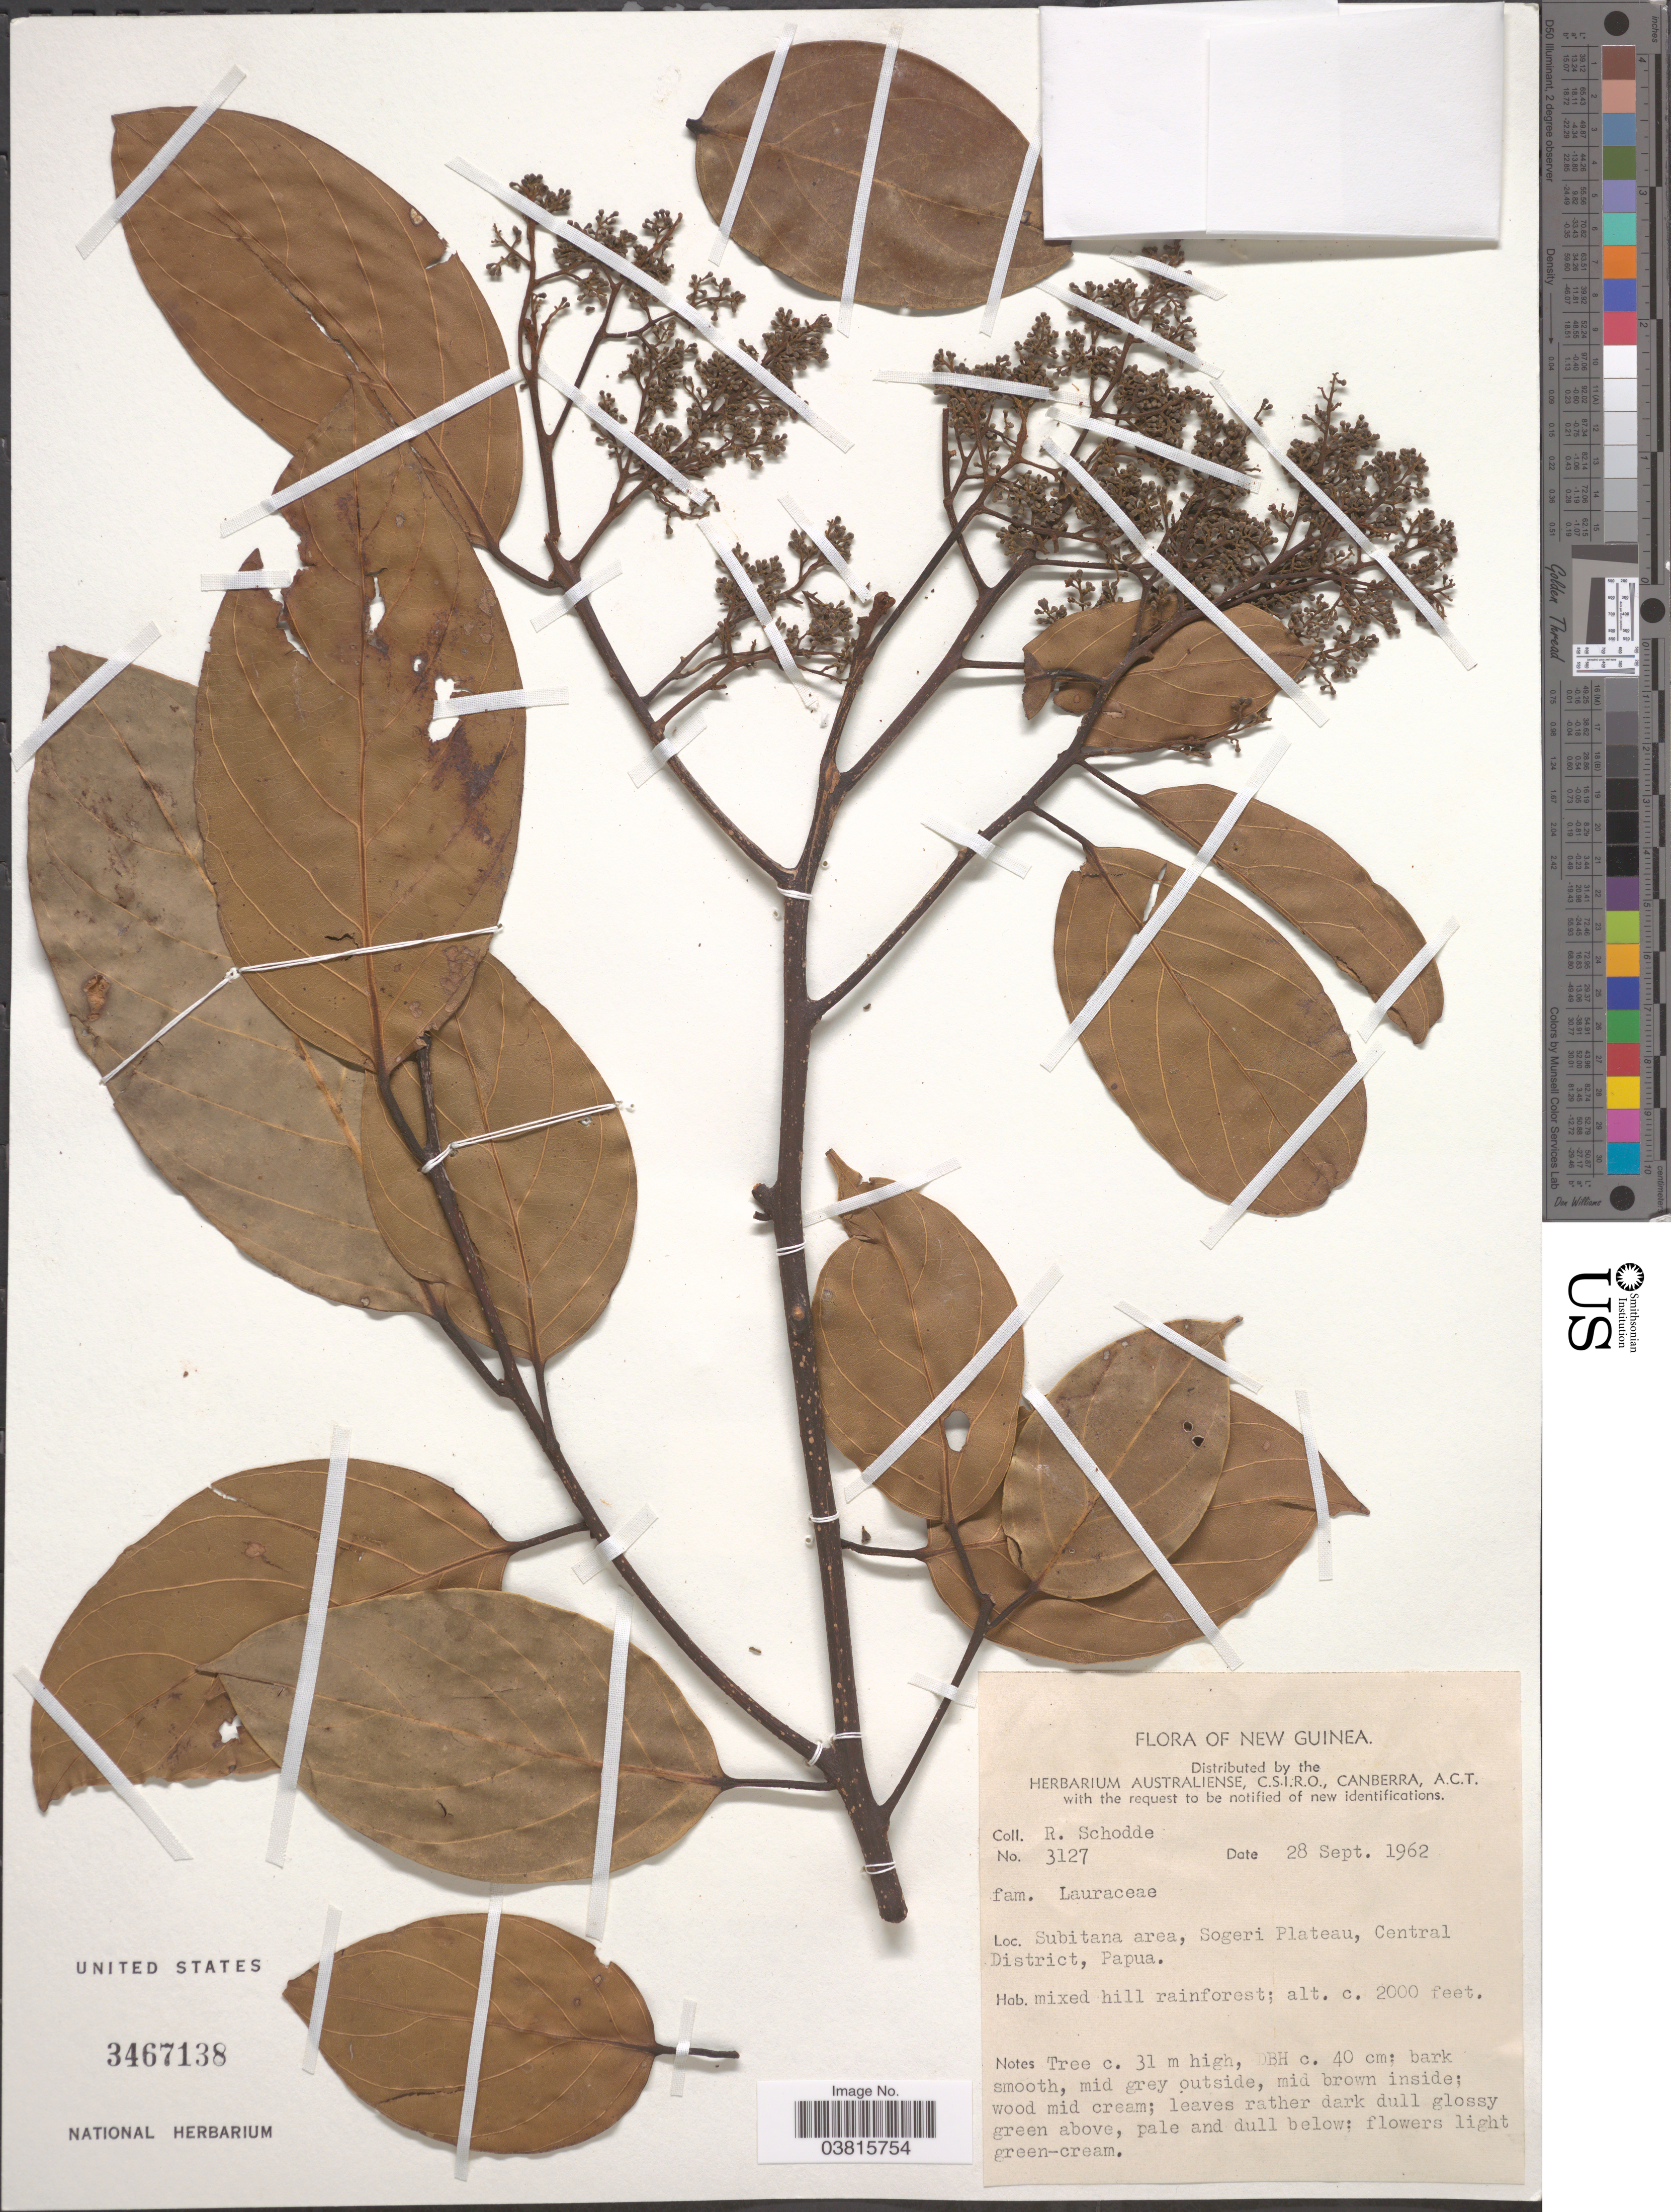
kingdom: Plantae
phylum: Tracheophyta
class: Magnoliopsida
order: Laurales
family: Lauraceae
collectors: R. Schodde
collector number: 3127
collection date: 1962-09-28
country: Papua New Guinea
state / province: Central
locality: New Guinea. Subitana area, Sogeri Plateau, Central District, Papua. Mixed hill rainforest.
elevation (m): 610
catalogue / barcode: US 3467138